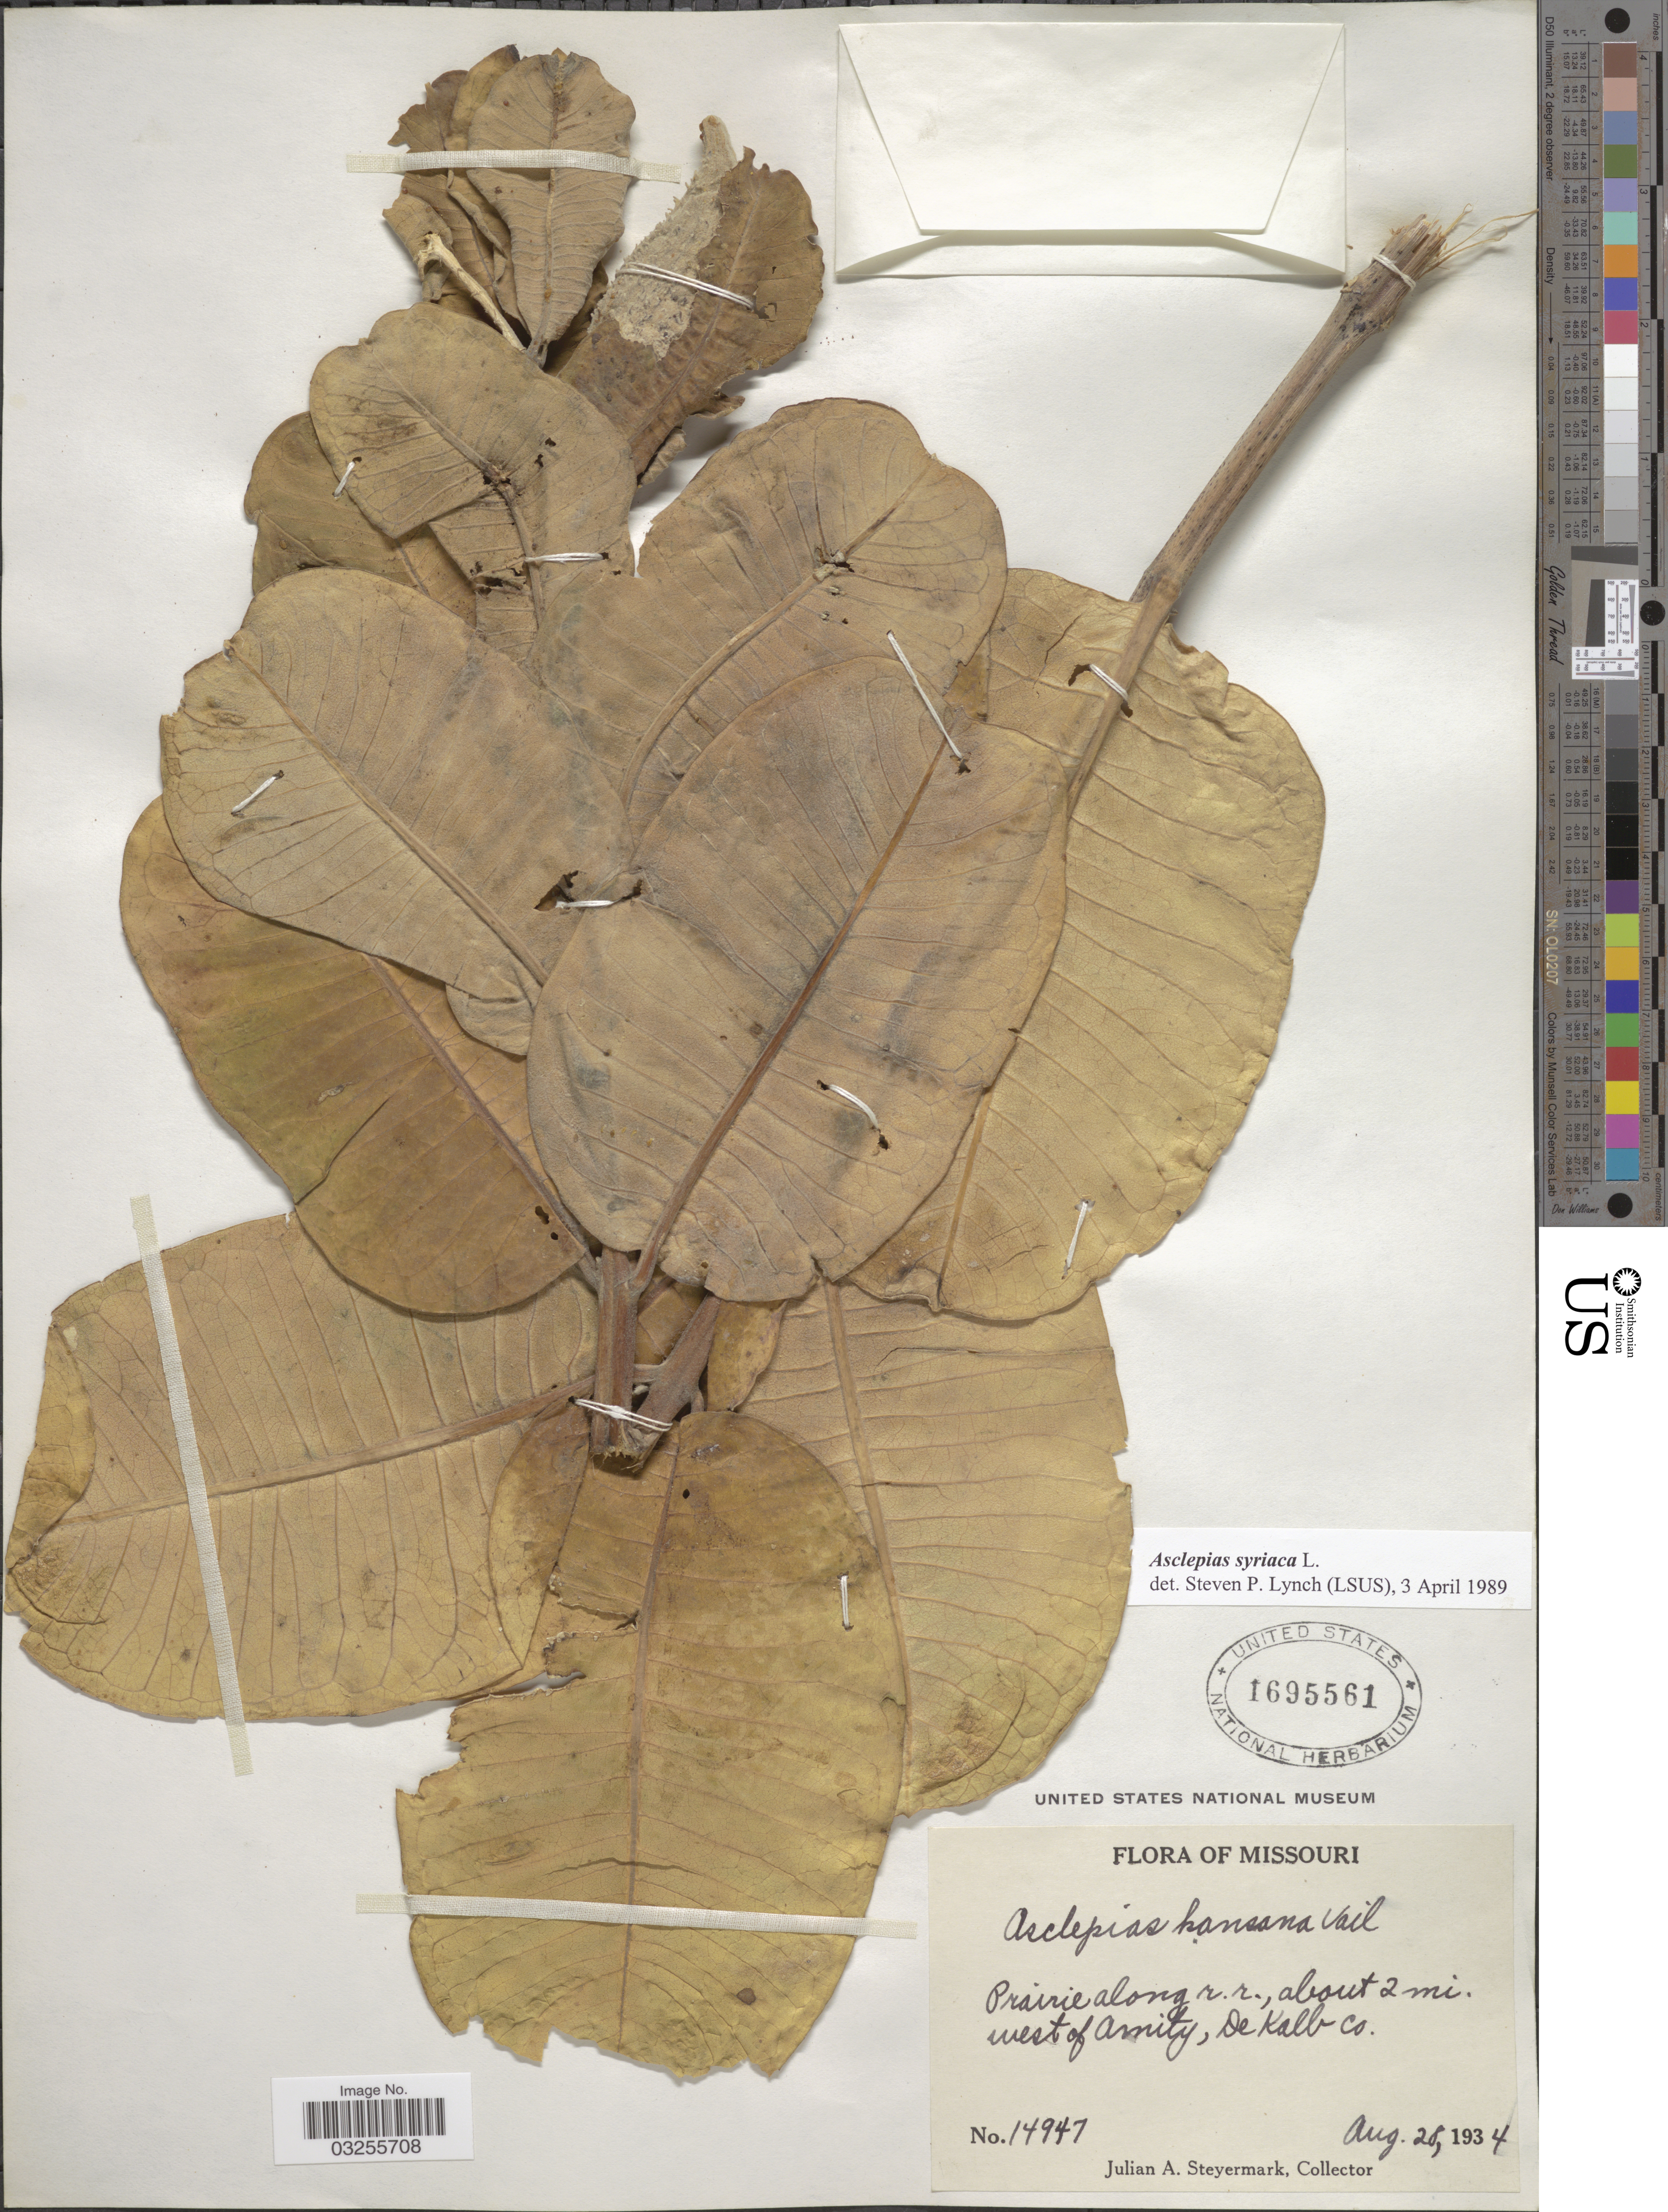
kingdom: Plantae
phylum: Tracheophyta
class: Magnoliopsida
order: Gentianales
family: Apocynaceae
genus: Asclepias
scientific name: Asclepias syriaca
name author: L.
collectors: J. Steyermark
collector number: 14947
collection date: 1934-08-28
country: United States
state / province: Missouri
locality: Prairie along r.r., about 2 mi. west of Amity, De Kalb Co.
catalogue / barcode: US 1695561